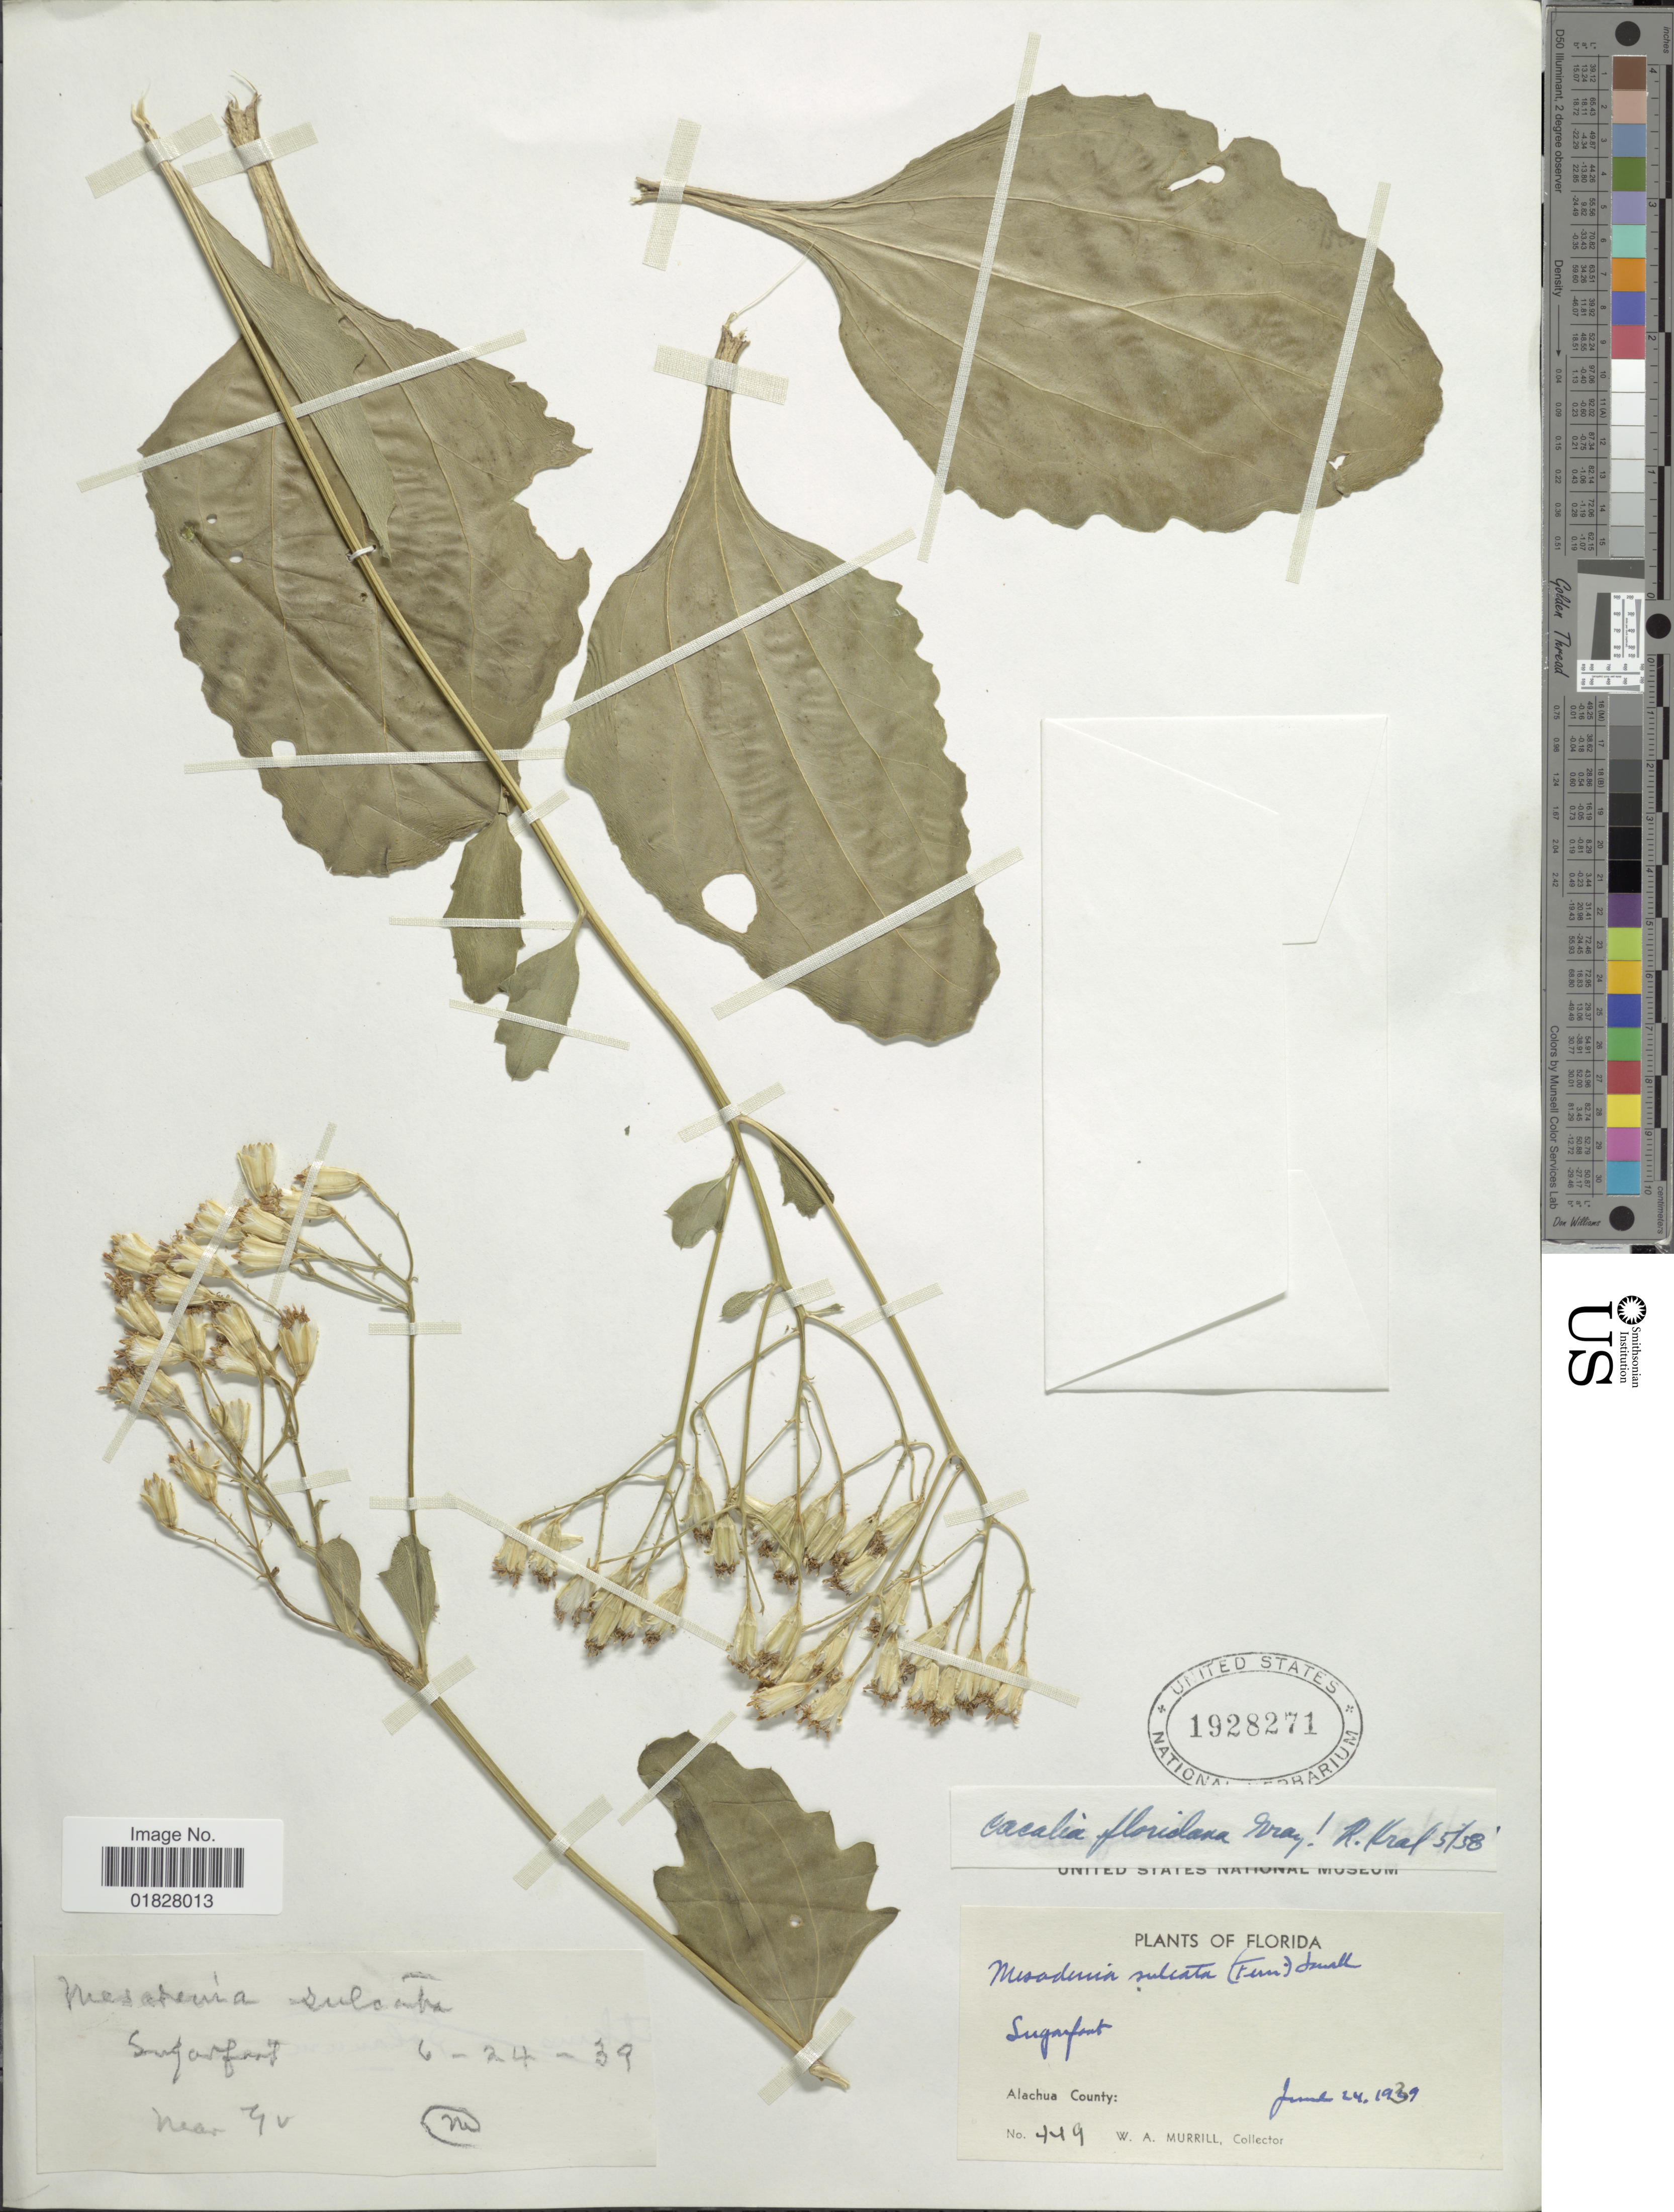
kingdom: Plantae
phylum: Tracheophyta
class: Magnoliopsida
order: Asterales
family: Asteraceae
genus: Arnoglossum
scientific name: Arnoglossum floridanum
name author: (A. Gray) H. Rob.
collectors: W. A. Murrill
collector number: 449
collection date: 1939-06-24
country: United States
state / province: Florida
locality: Sugarfont. Alachua County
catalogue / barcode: US 1928271